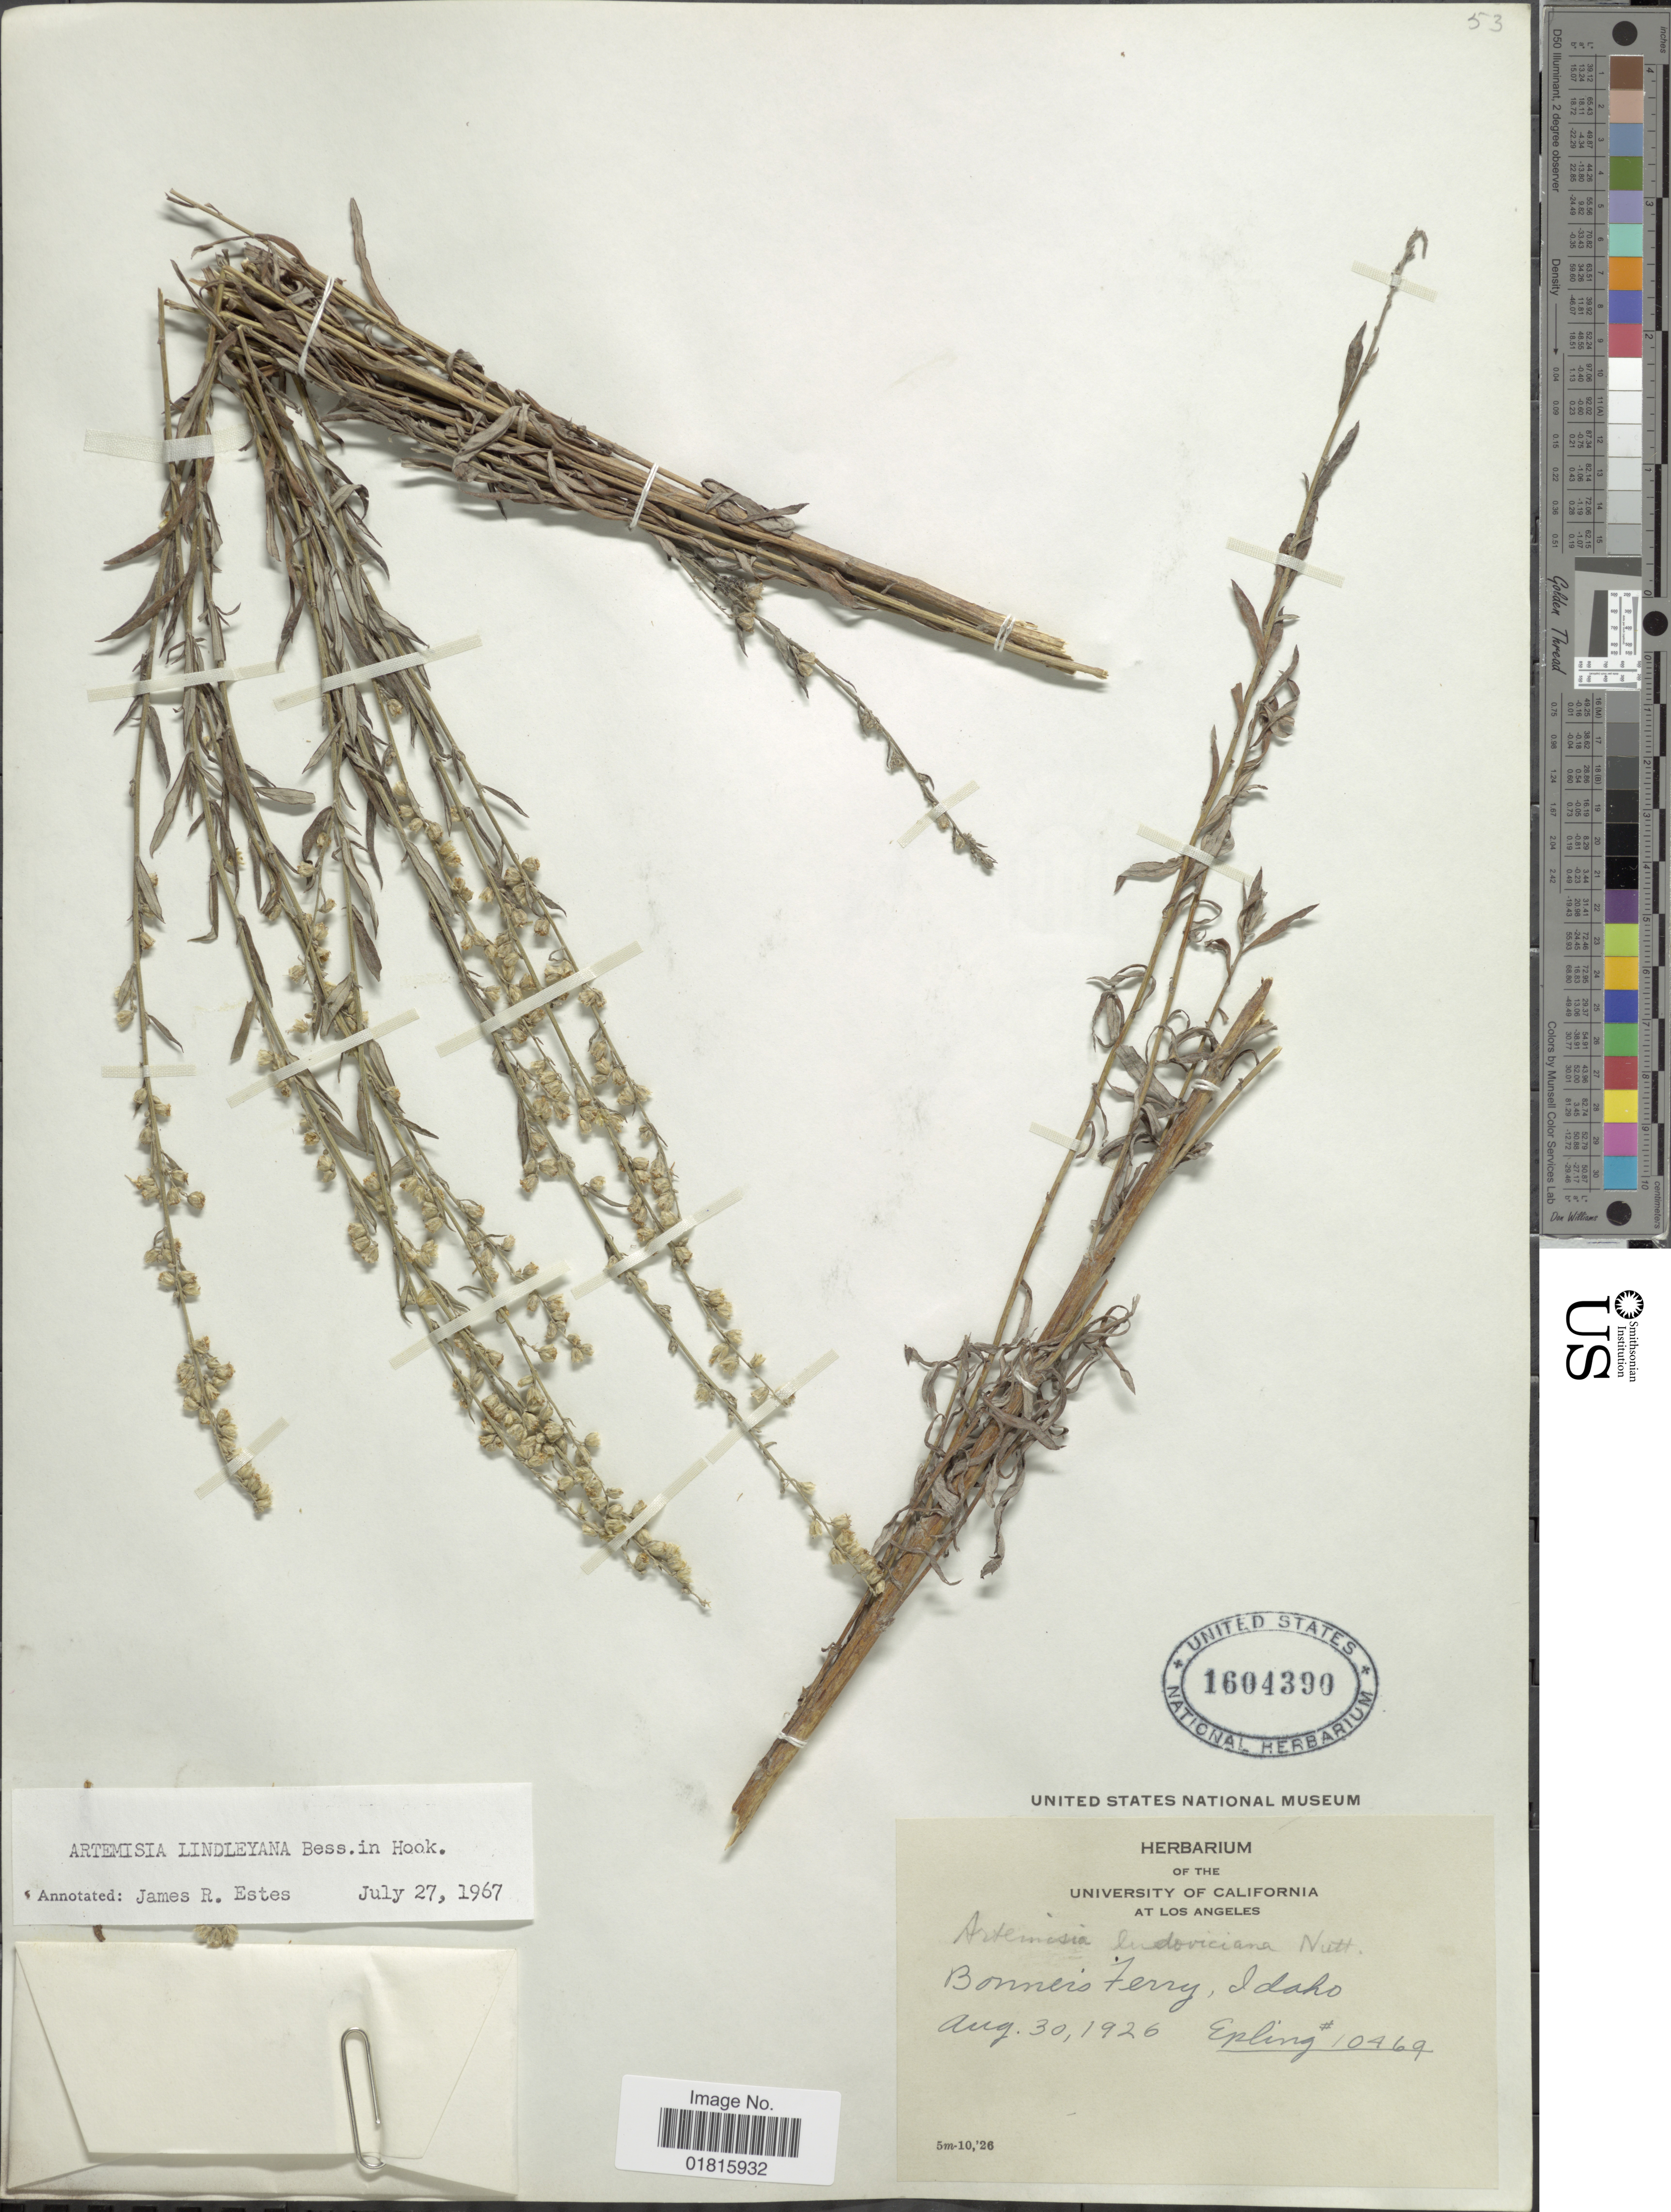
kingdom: Plantae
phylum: Tracheophyta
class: Magnoliopsida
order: Asterales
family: Asteraceae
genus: Artemisia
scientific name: Artemisia lindleyana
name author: Besser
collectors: -- Epling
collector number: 10469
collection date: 1926-08-30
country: United States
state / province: Idaho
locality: Bonner's Ferry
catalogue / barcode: US 1604390